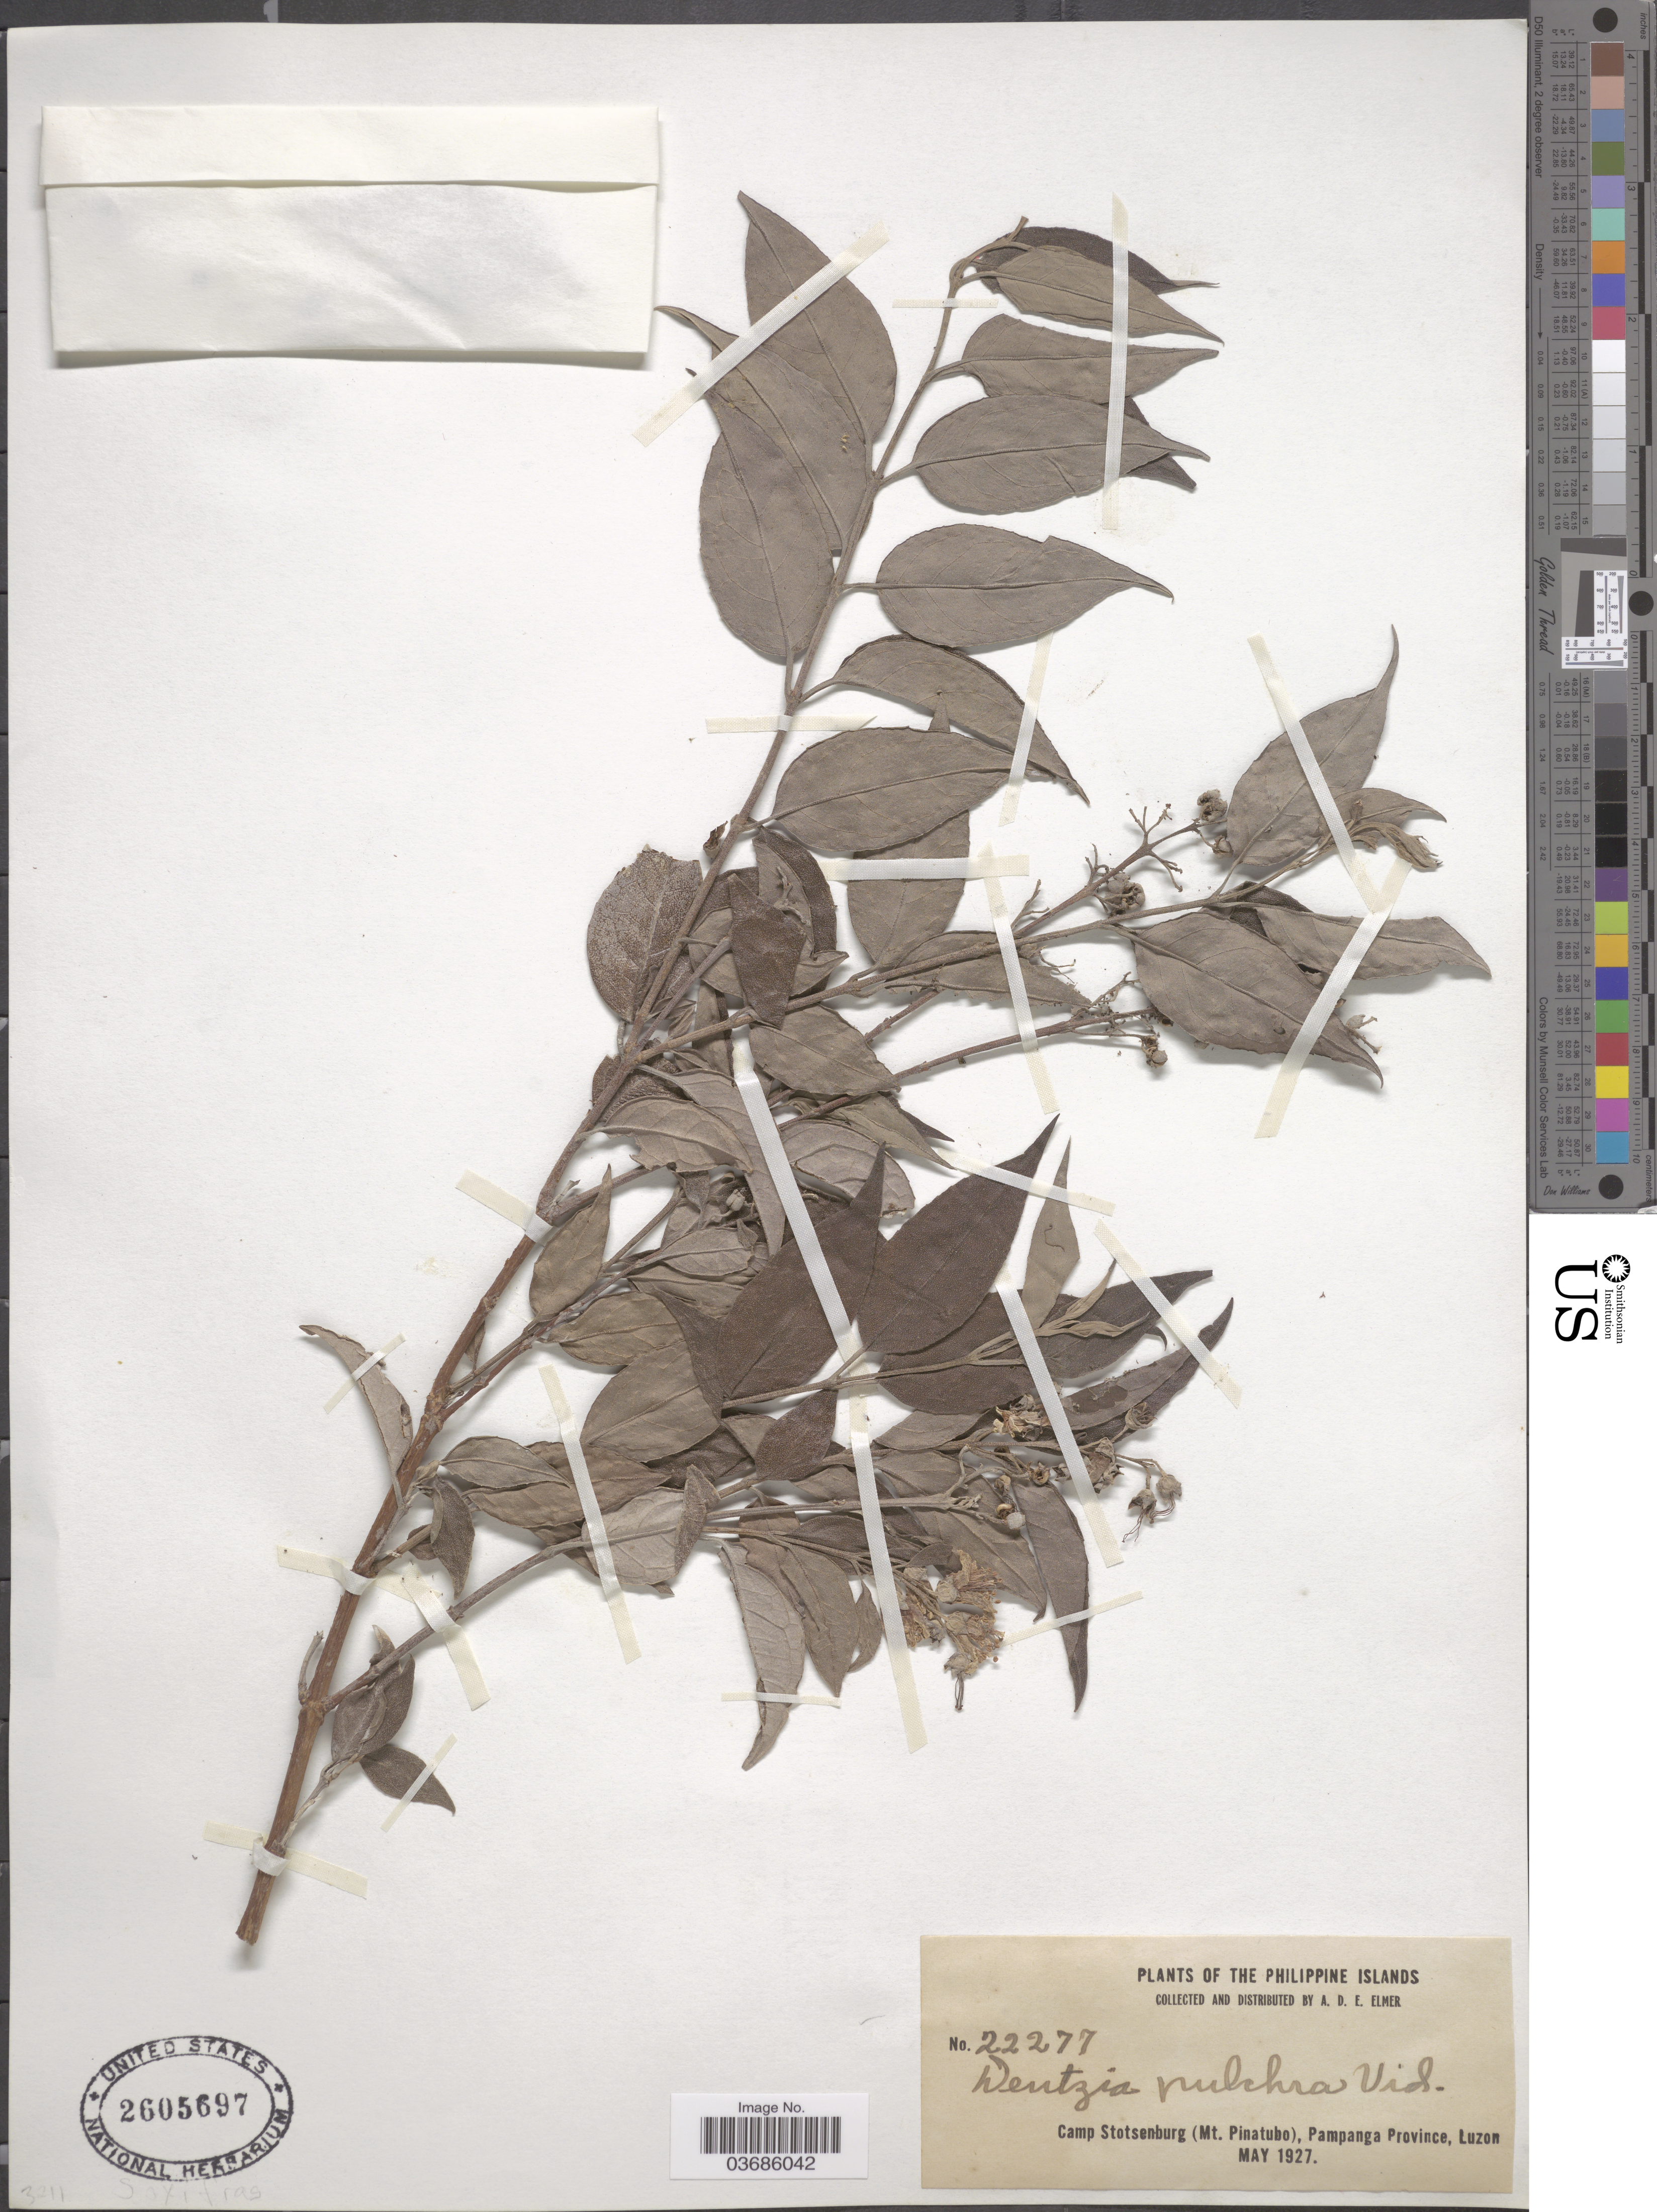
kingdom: Plantae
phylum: Tracheophyta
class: Magnoliopsida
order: Cornales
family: Hydrangeaceae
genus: Deutzia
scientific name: Deutzia pulchra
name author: Vidal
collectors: A. D. E. Elmer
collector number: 22277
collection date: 1927-05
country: Philippines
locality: Camp Stotsenburg (Mt. Pinatubo), Pampanga Province, Luzon.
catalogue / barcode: US 2605697